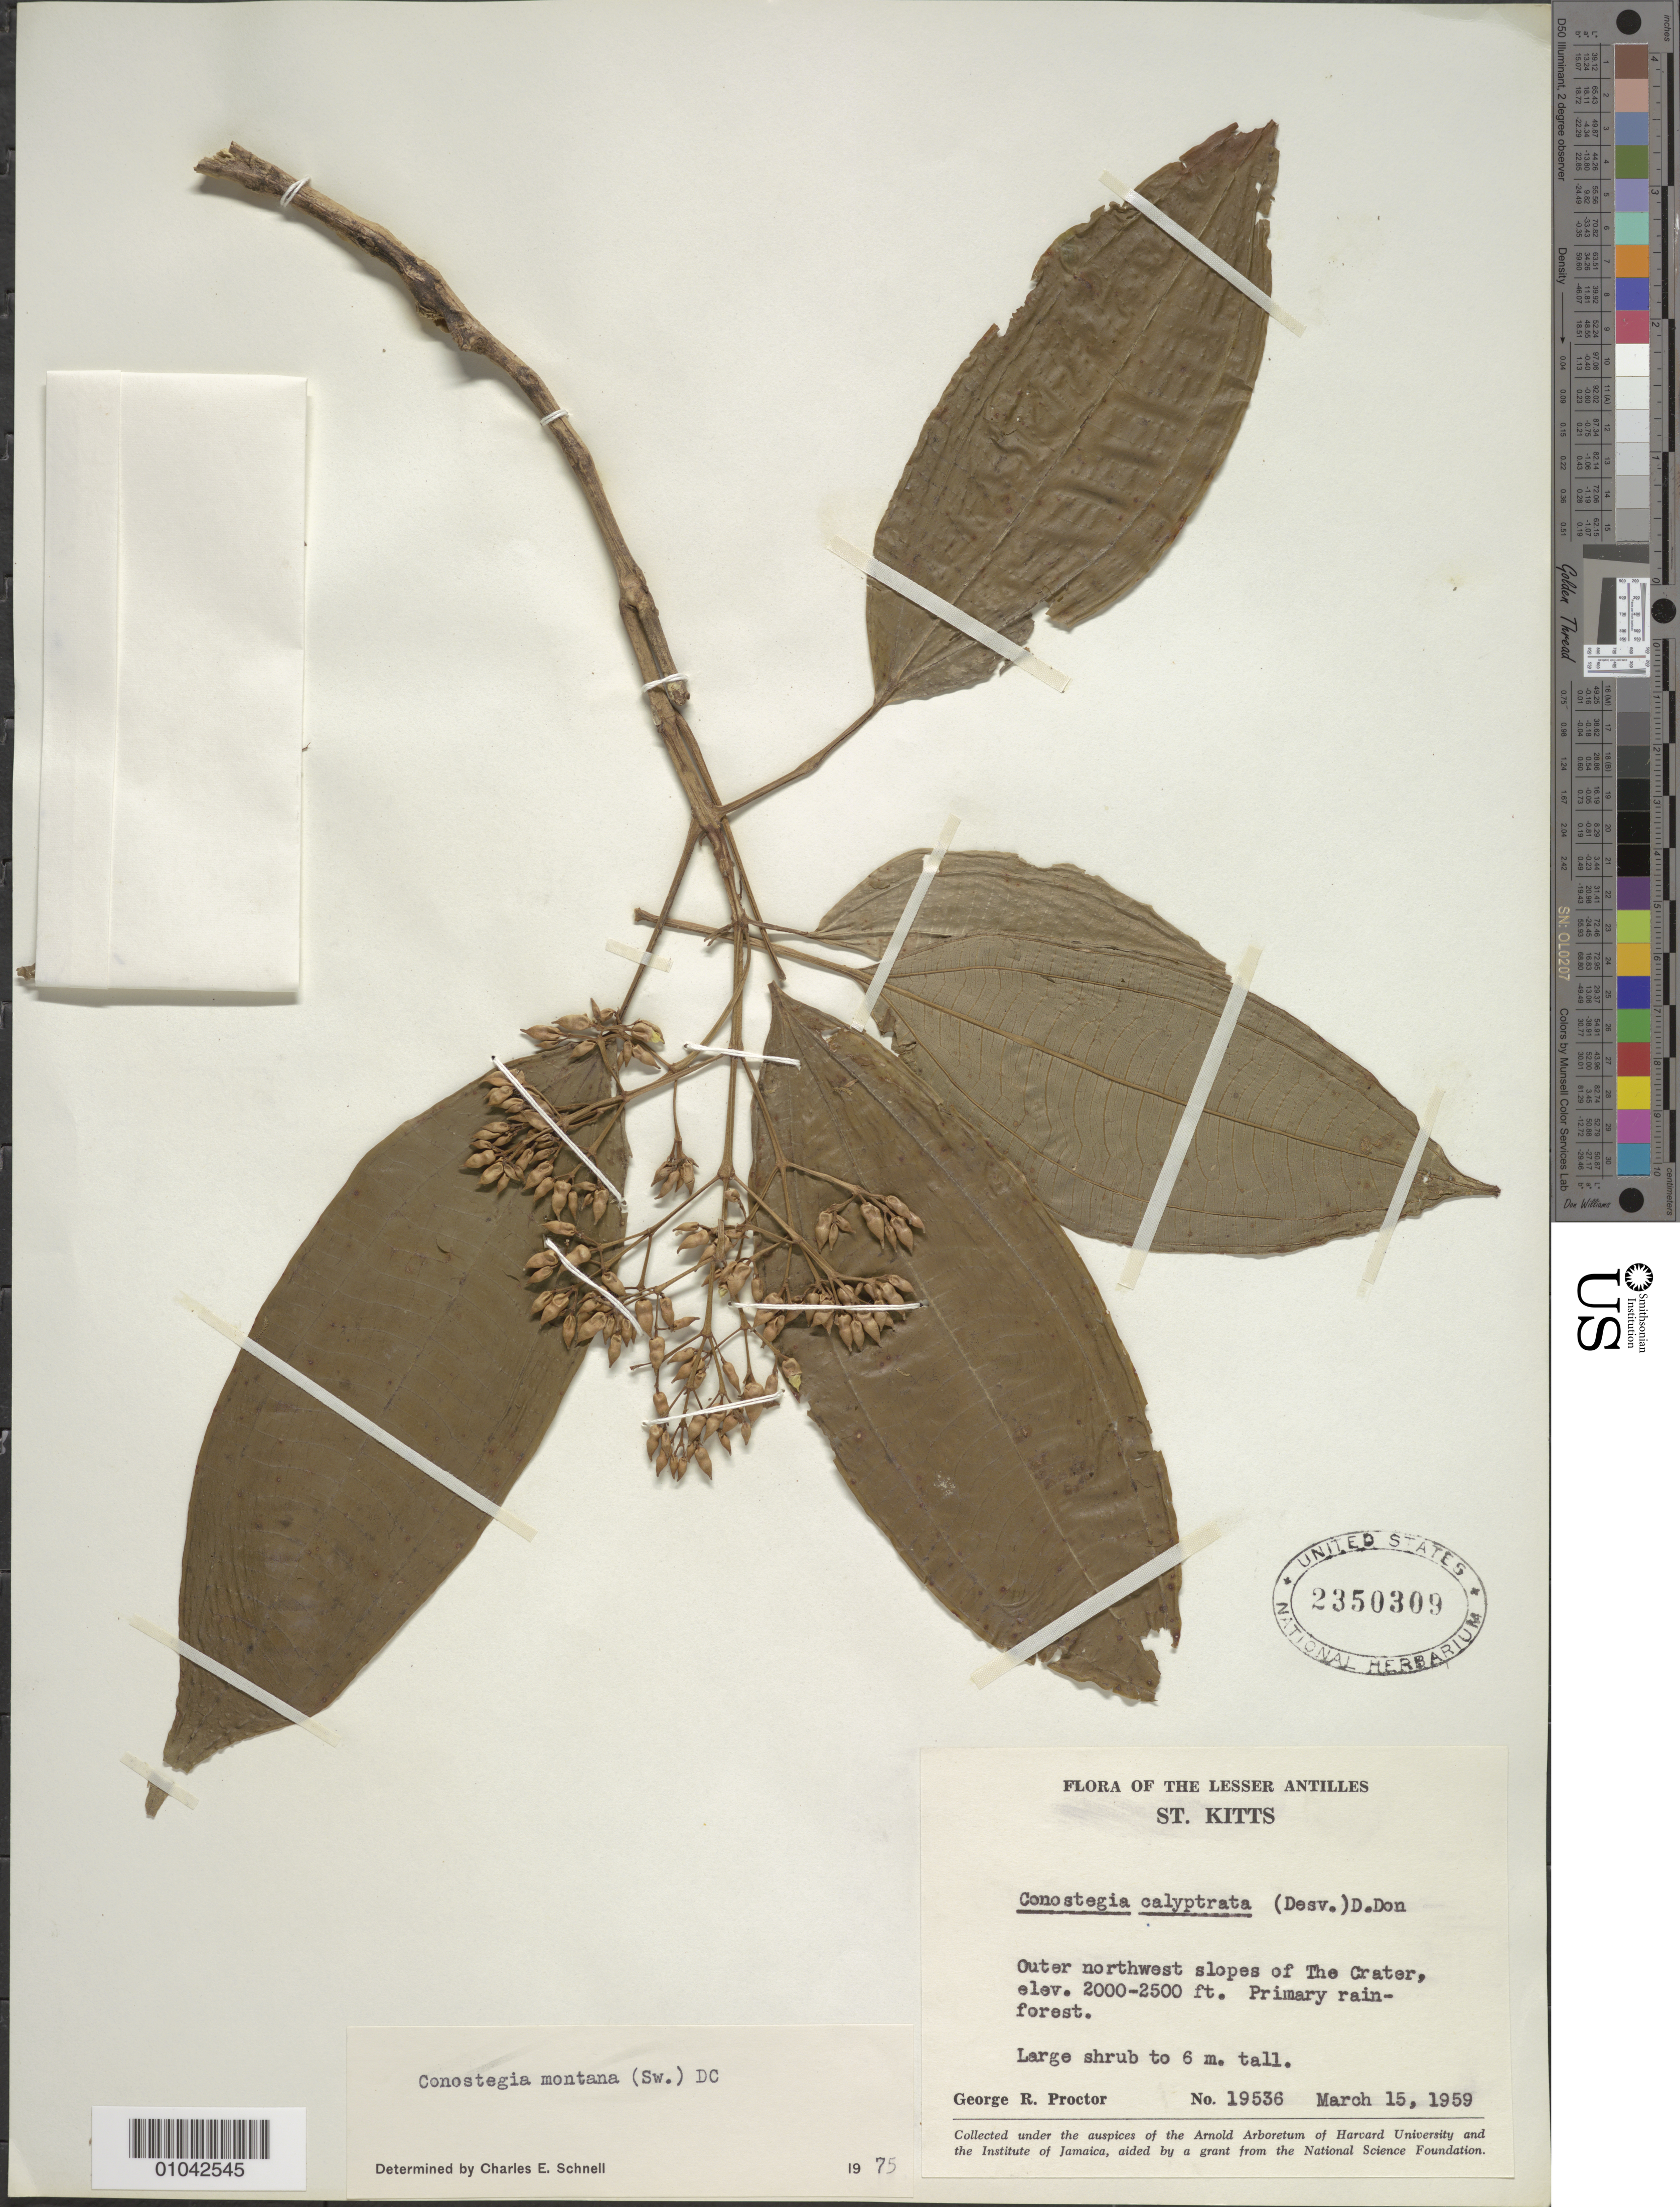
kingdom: Plantae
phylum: Tracheophyta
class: Magnoliopsida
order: Myrtales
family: Melastomataceae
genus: Conostegia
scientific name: Conostegia montana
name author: (Sw.) D. Don ex DC.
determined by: Schnell, C. E.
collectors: G. R. Proctor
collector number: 19536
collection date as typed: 15 Mar 1959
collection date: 1959-03-15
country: St. Christopher-Nevis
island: St. Christopher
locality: Outer northwest slopes of the Crater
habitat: Primary rainforest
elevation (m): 610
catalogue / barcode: US 2350309